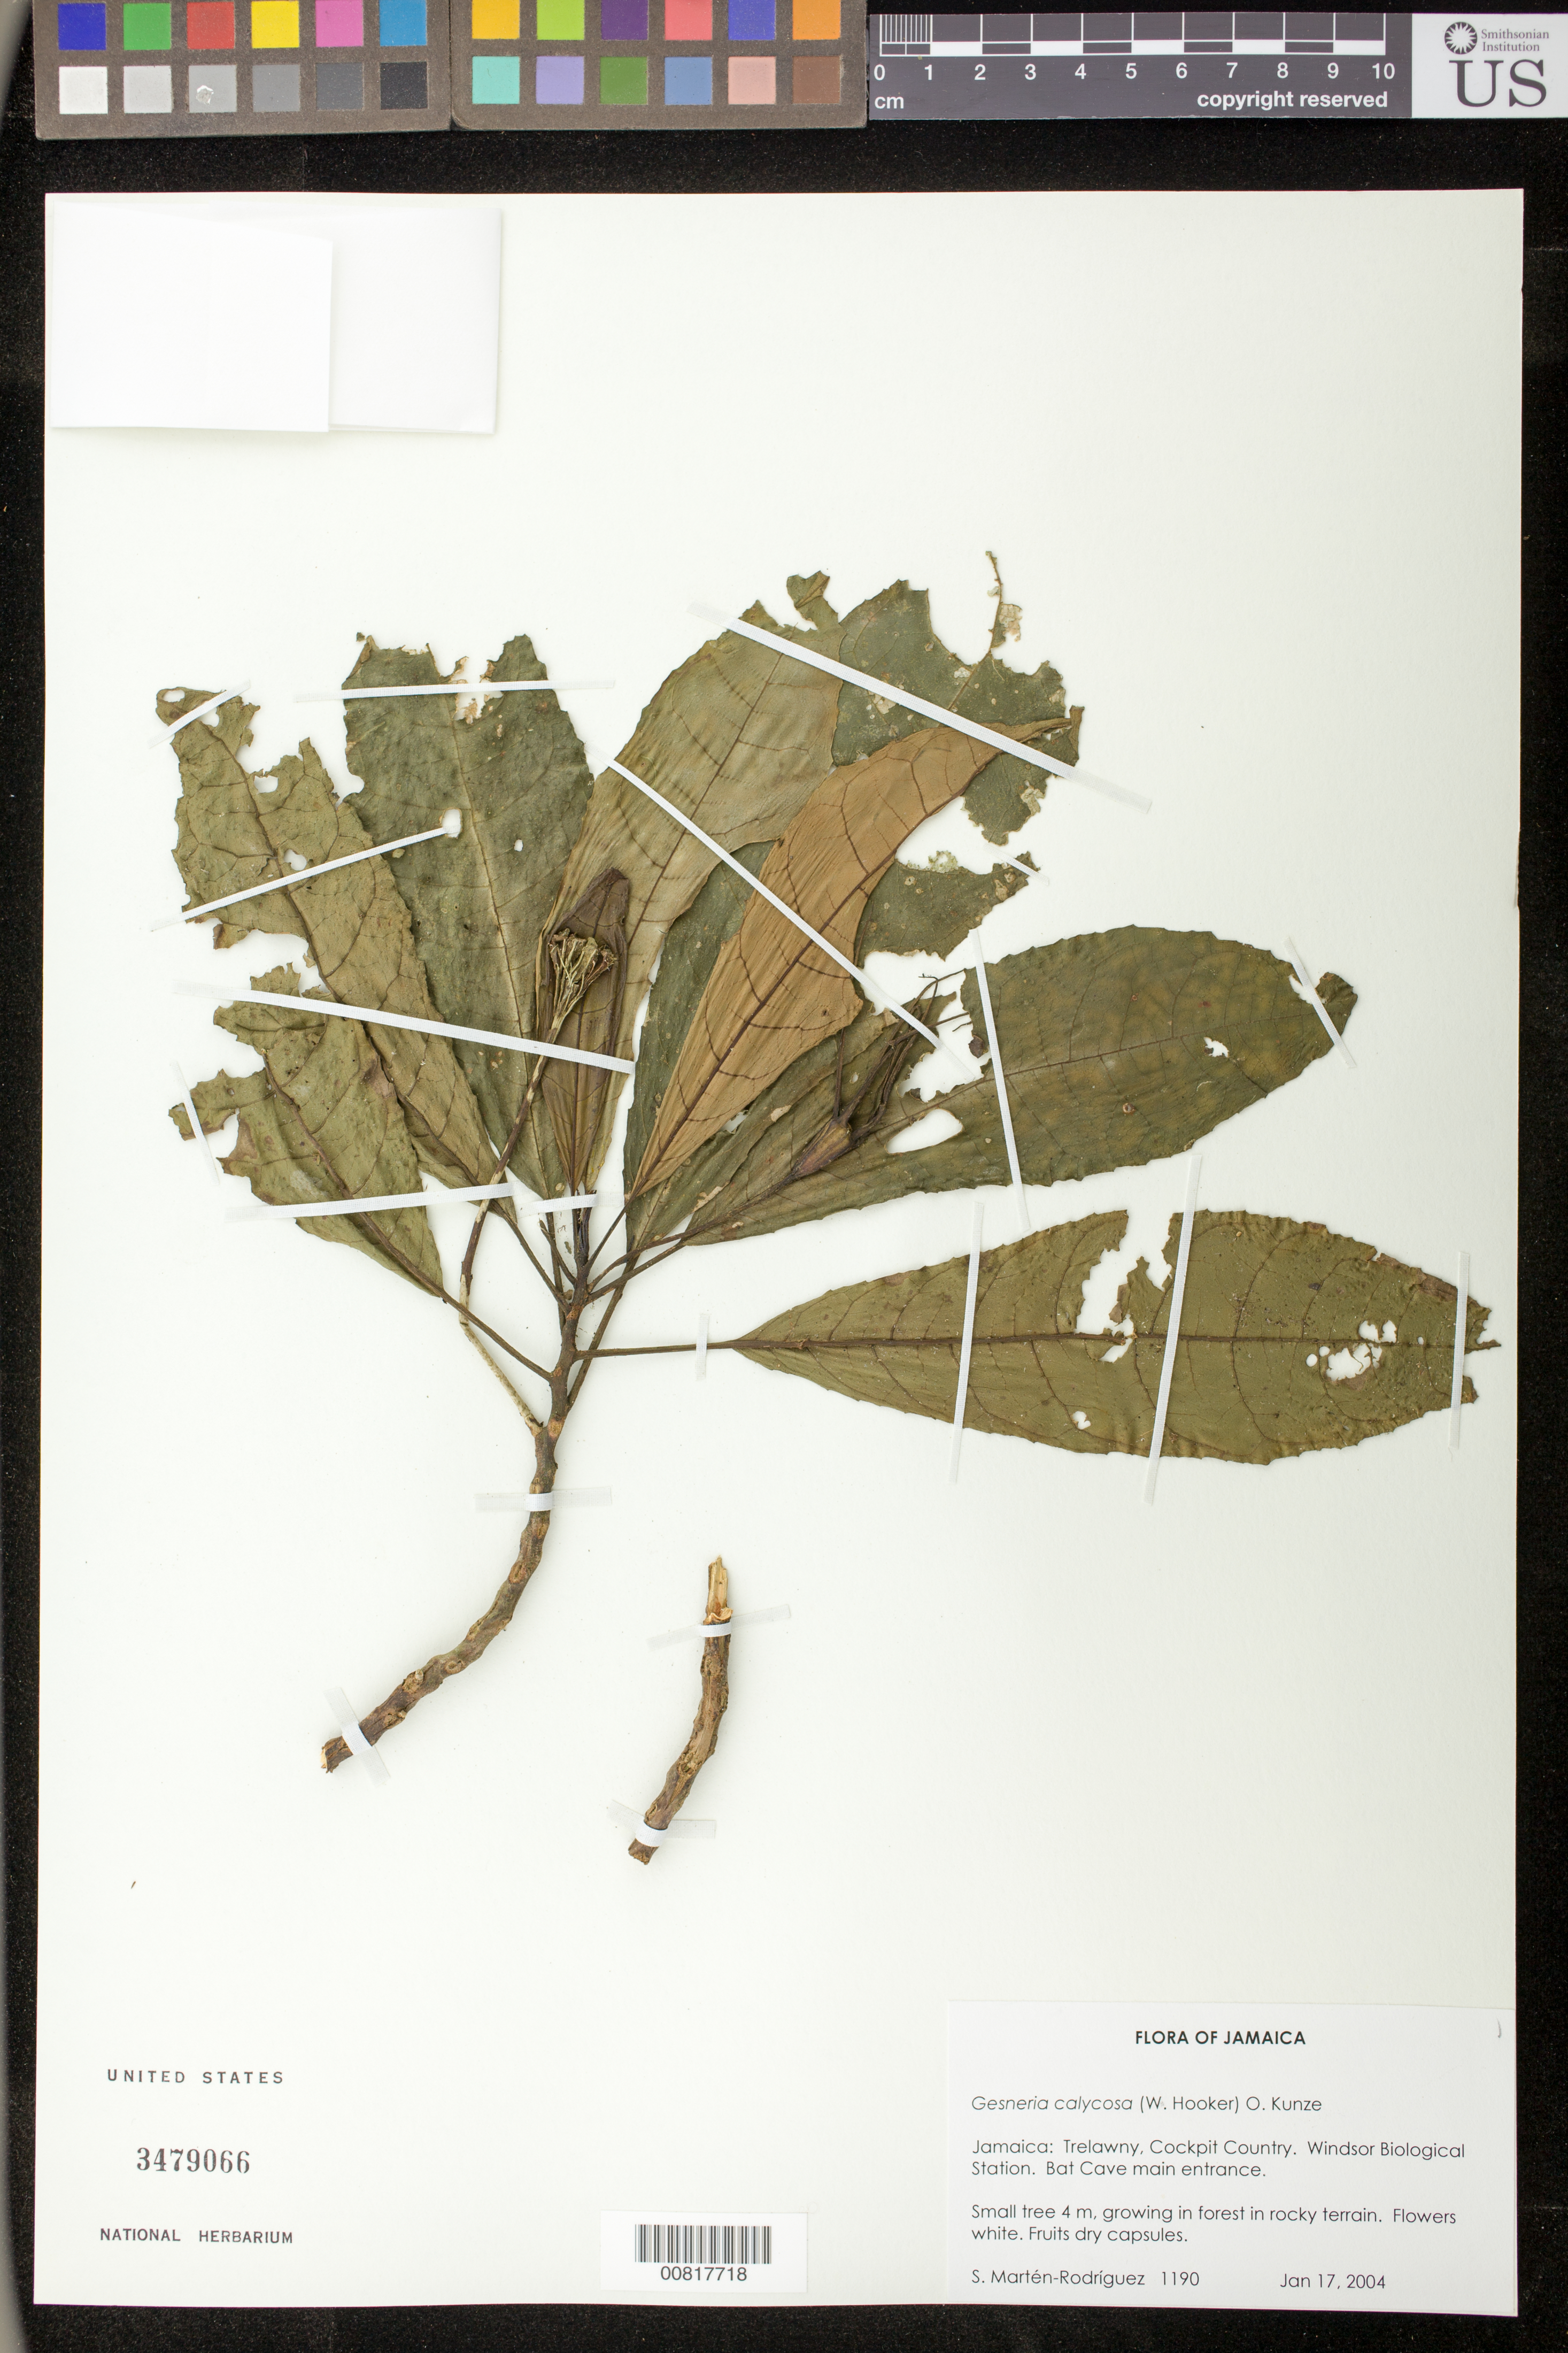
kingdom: Plantae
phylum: Tracheophyta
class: Magnoliopsida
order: Lamiales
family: Gesneriaceae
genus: Gesneria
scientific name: Gesneria calycosa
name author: (Hook.) Kuntze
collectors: S. Martén-Rodríguez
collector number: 1190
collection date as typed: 17 Jan 2004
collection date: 2004-01-17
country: Jamaica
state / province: Trelawny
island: Jamaica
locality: Trelawny: Cockpit Country, Windsor Biological Station, Bat Cave main entrance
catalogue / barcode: US 3479066